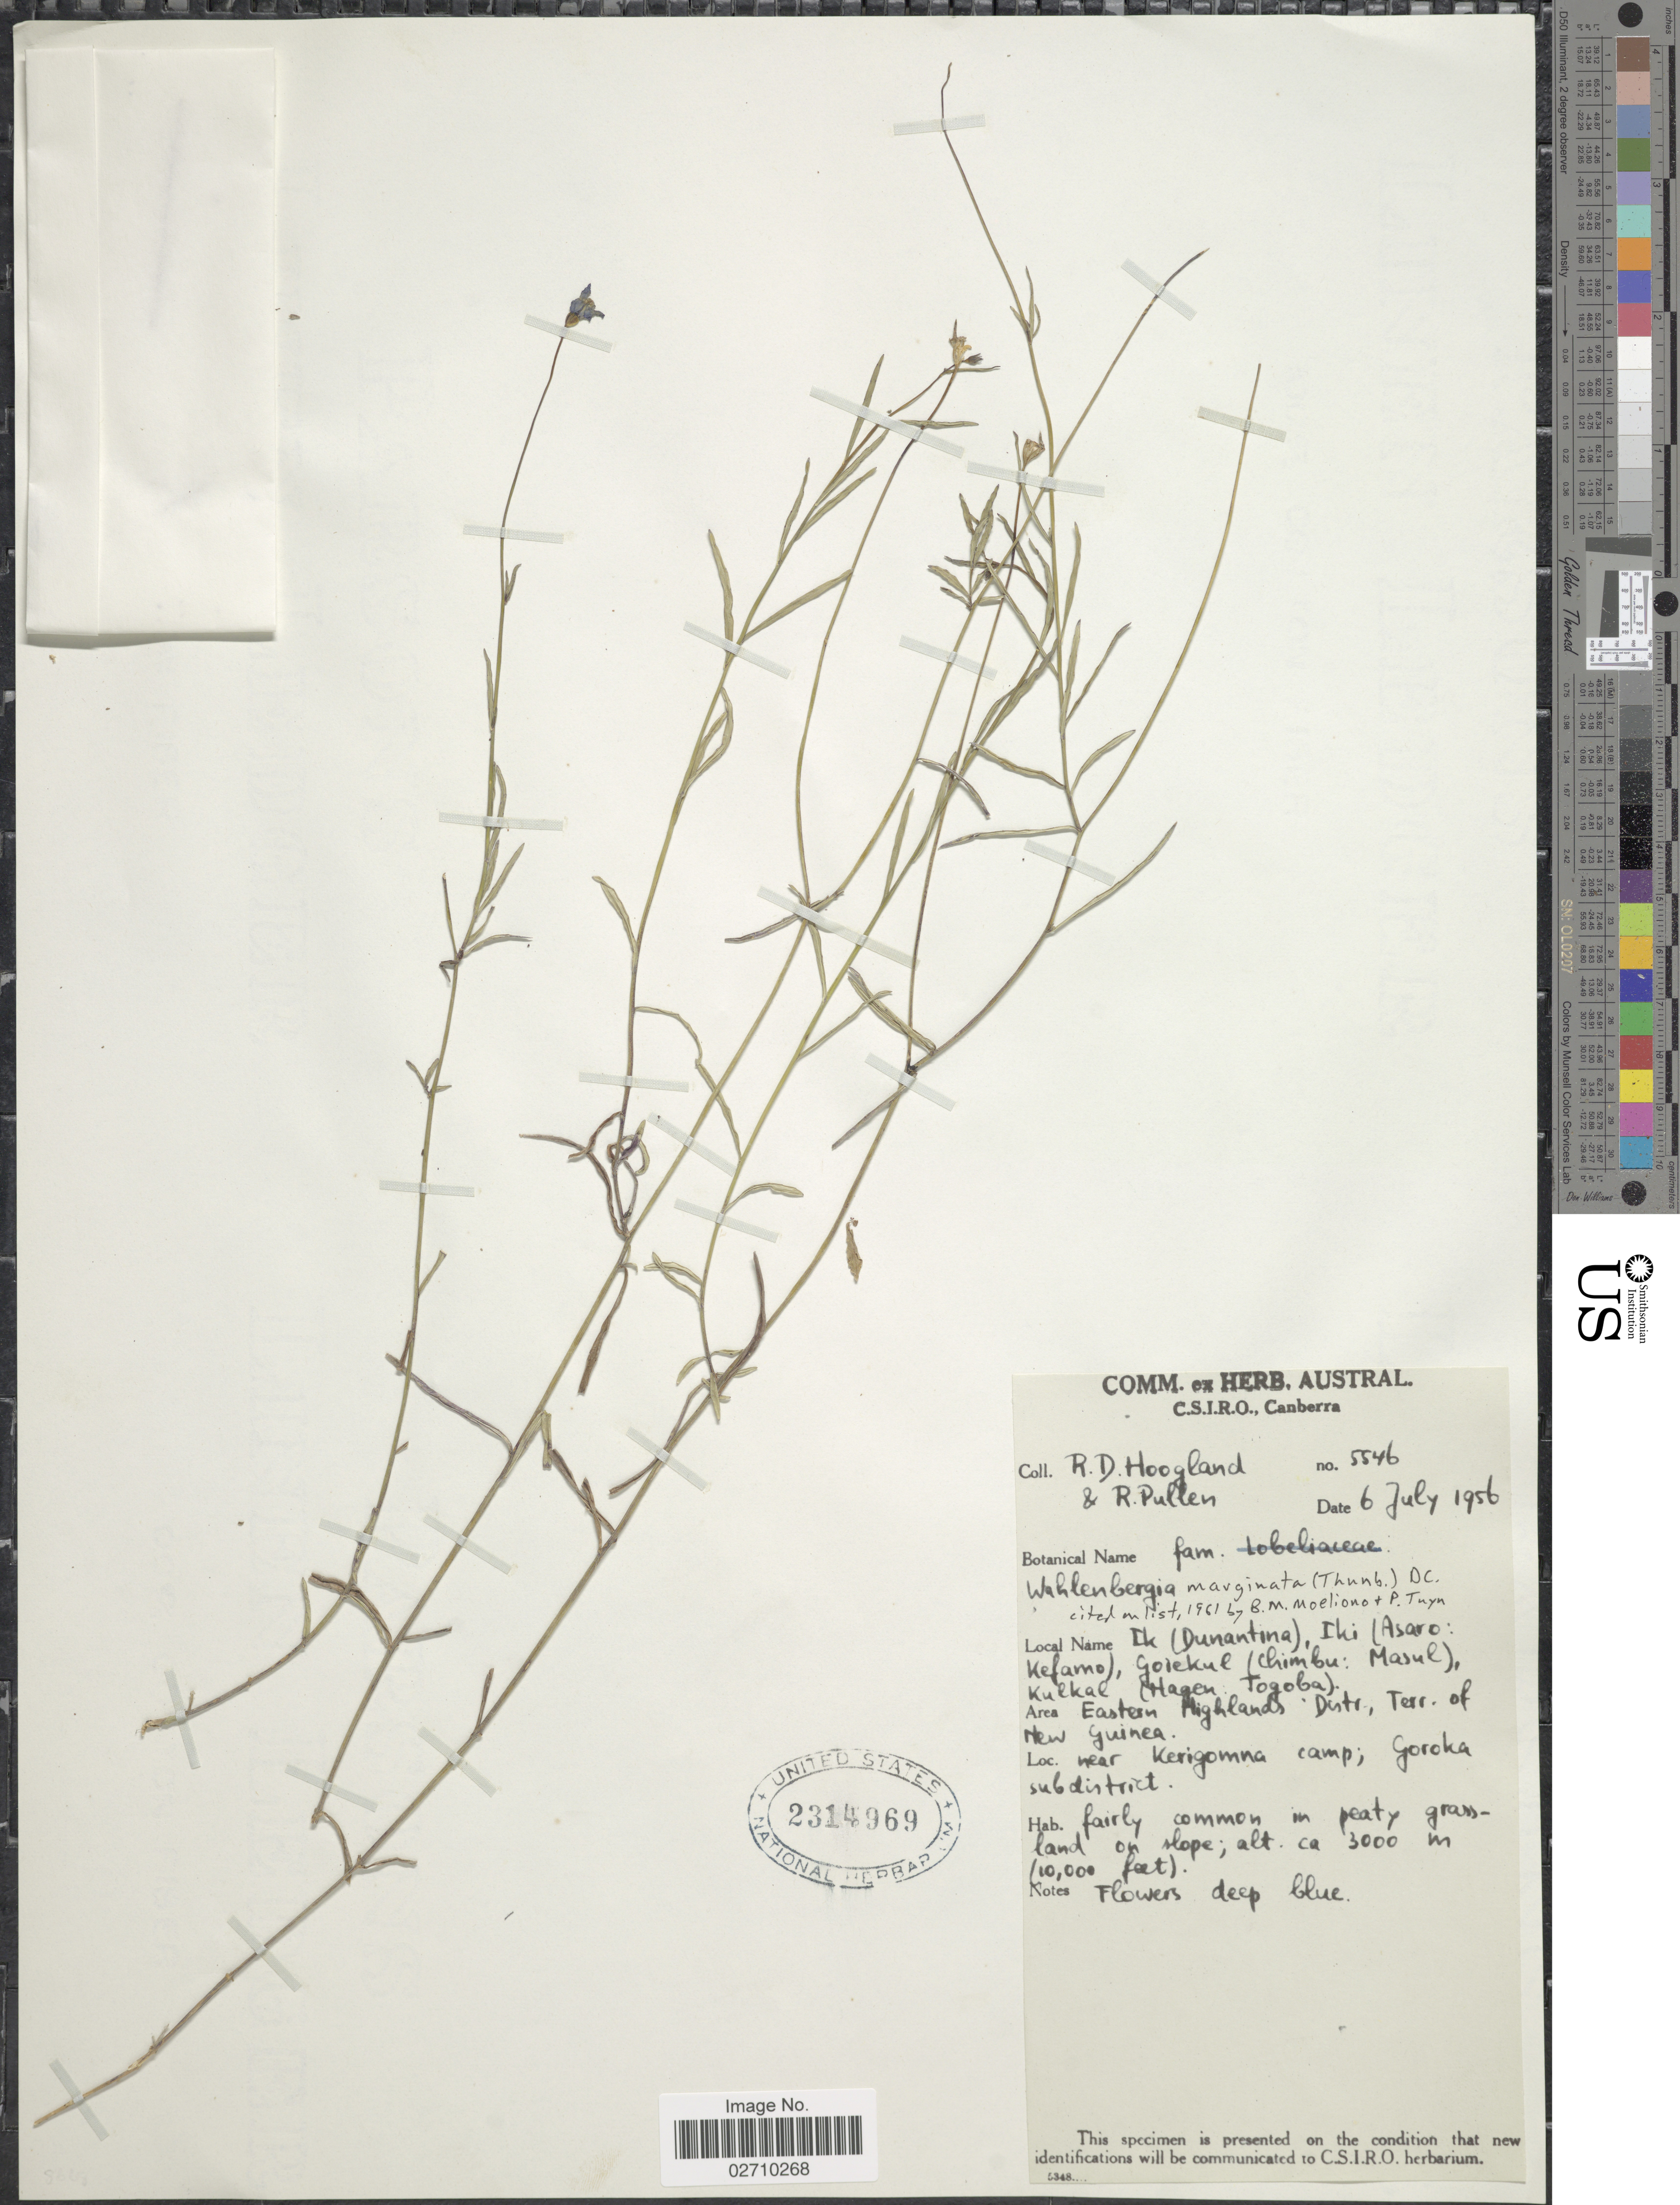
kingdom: Plantae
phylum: Tracheophyta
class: Magnoliopsida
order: Asterales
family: Campanulaceae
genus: Wahlenbergia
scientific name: Wahlenbergia marginata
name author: (Thunb.) A. DC.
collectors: R. D. Hoogland & R. Pullen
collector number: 5546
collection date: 1956-07-06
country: Papua New Guinea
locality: Eastern Highlands Distr., Terr. of New Guinea. Near Kerigoma camp; Goroka subdistrict.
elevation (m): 3000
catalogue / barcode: US 2314969